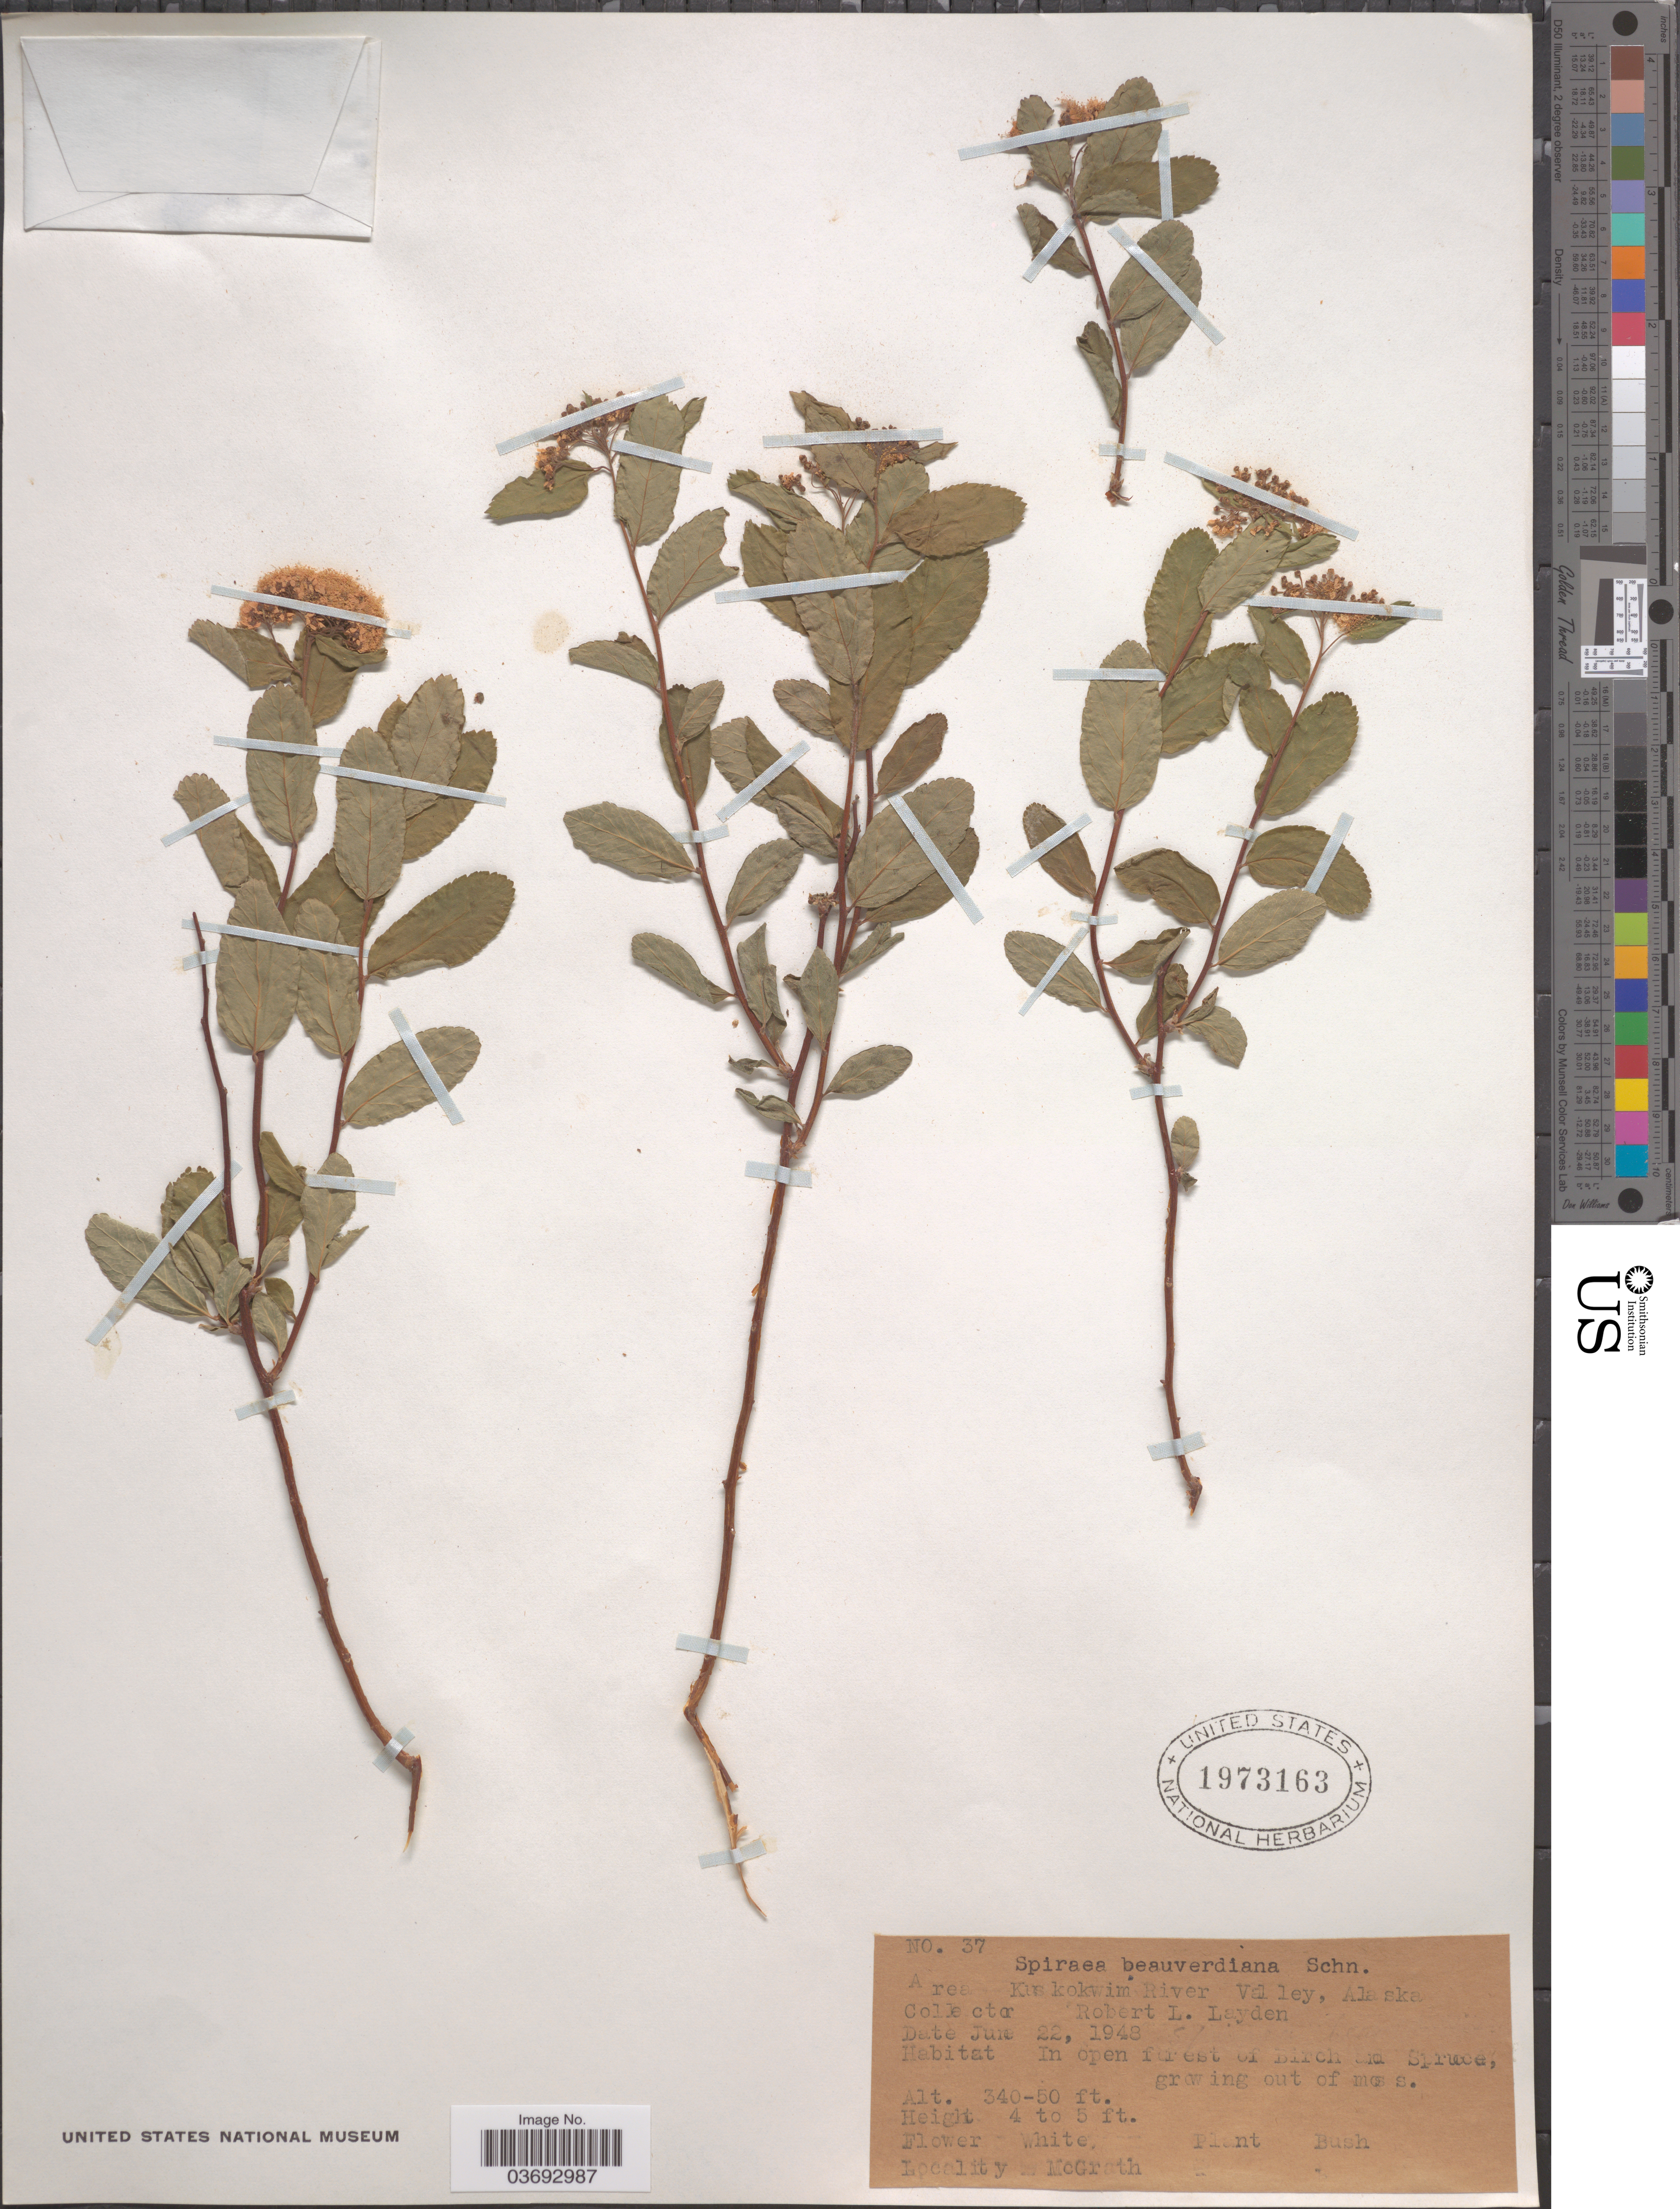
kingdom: Plantae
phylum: Tracheophyta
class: Magnoliopsida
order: Rosales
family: Rosaceae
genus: Spiraea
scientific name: Spiraea stevenii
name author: (C.K. Schneid.) Rydb.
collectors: R. Layden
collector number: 37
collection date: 1948-06-22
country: United States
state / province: Alaska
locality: Area Kuskokwim River Valley. McGrath.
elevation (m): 15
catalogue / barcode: US 1973163